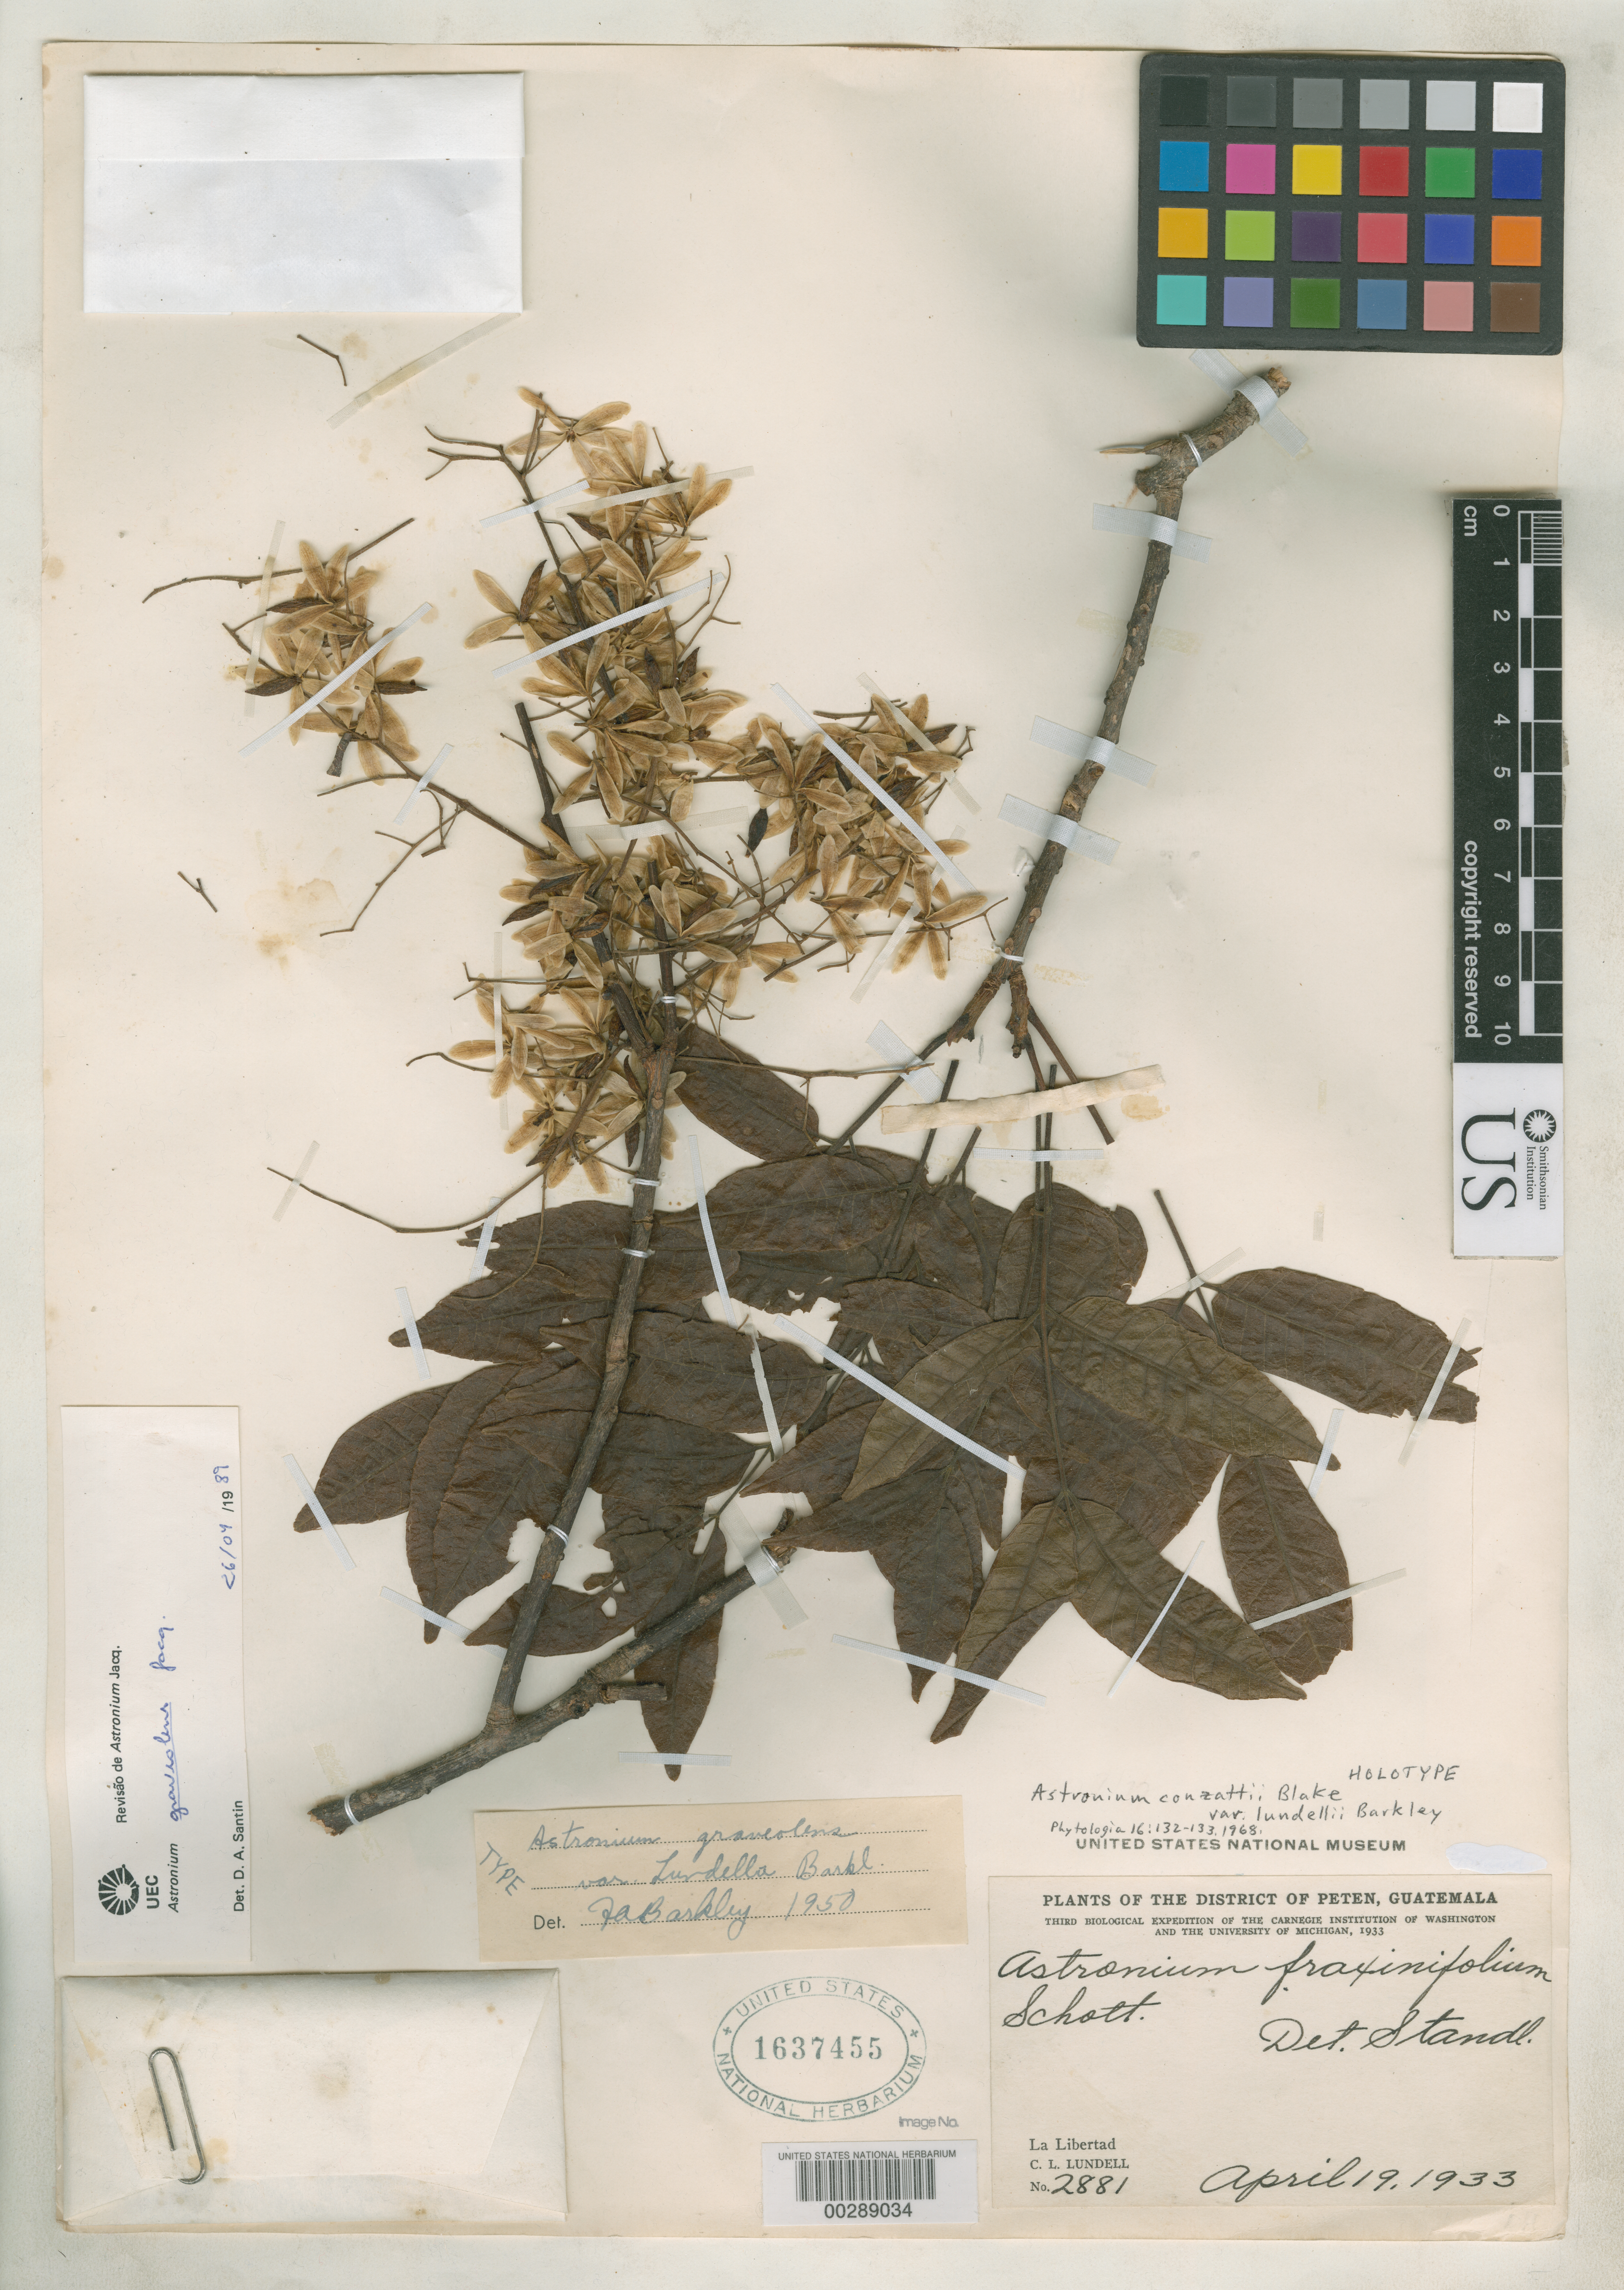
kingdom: Plantae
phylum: Tracheophyta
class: Magnoliopsida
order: Sapindales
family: Anacardiaceae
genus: Astronium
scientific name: Astronium conzattii var. lundellii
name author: F.A. Barkley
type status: Holotype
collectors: C. L. Lundell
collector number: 2881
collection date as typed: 19 Apr 1933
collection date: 1933-04-19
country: Guatemala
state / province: El Petén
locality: La Libertad.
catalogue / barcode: US 1637455